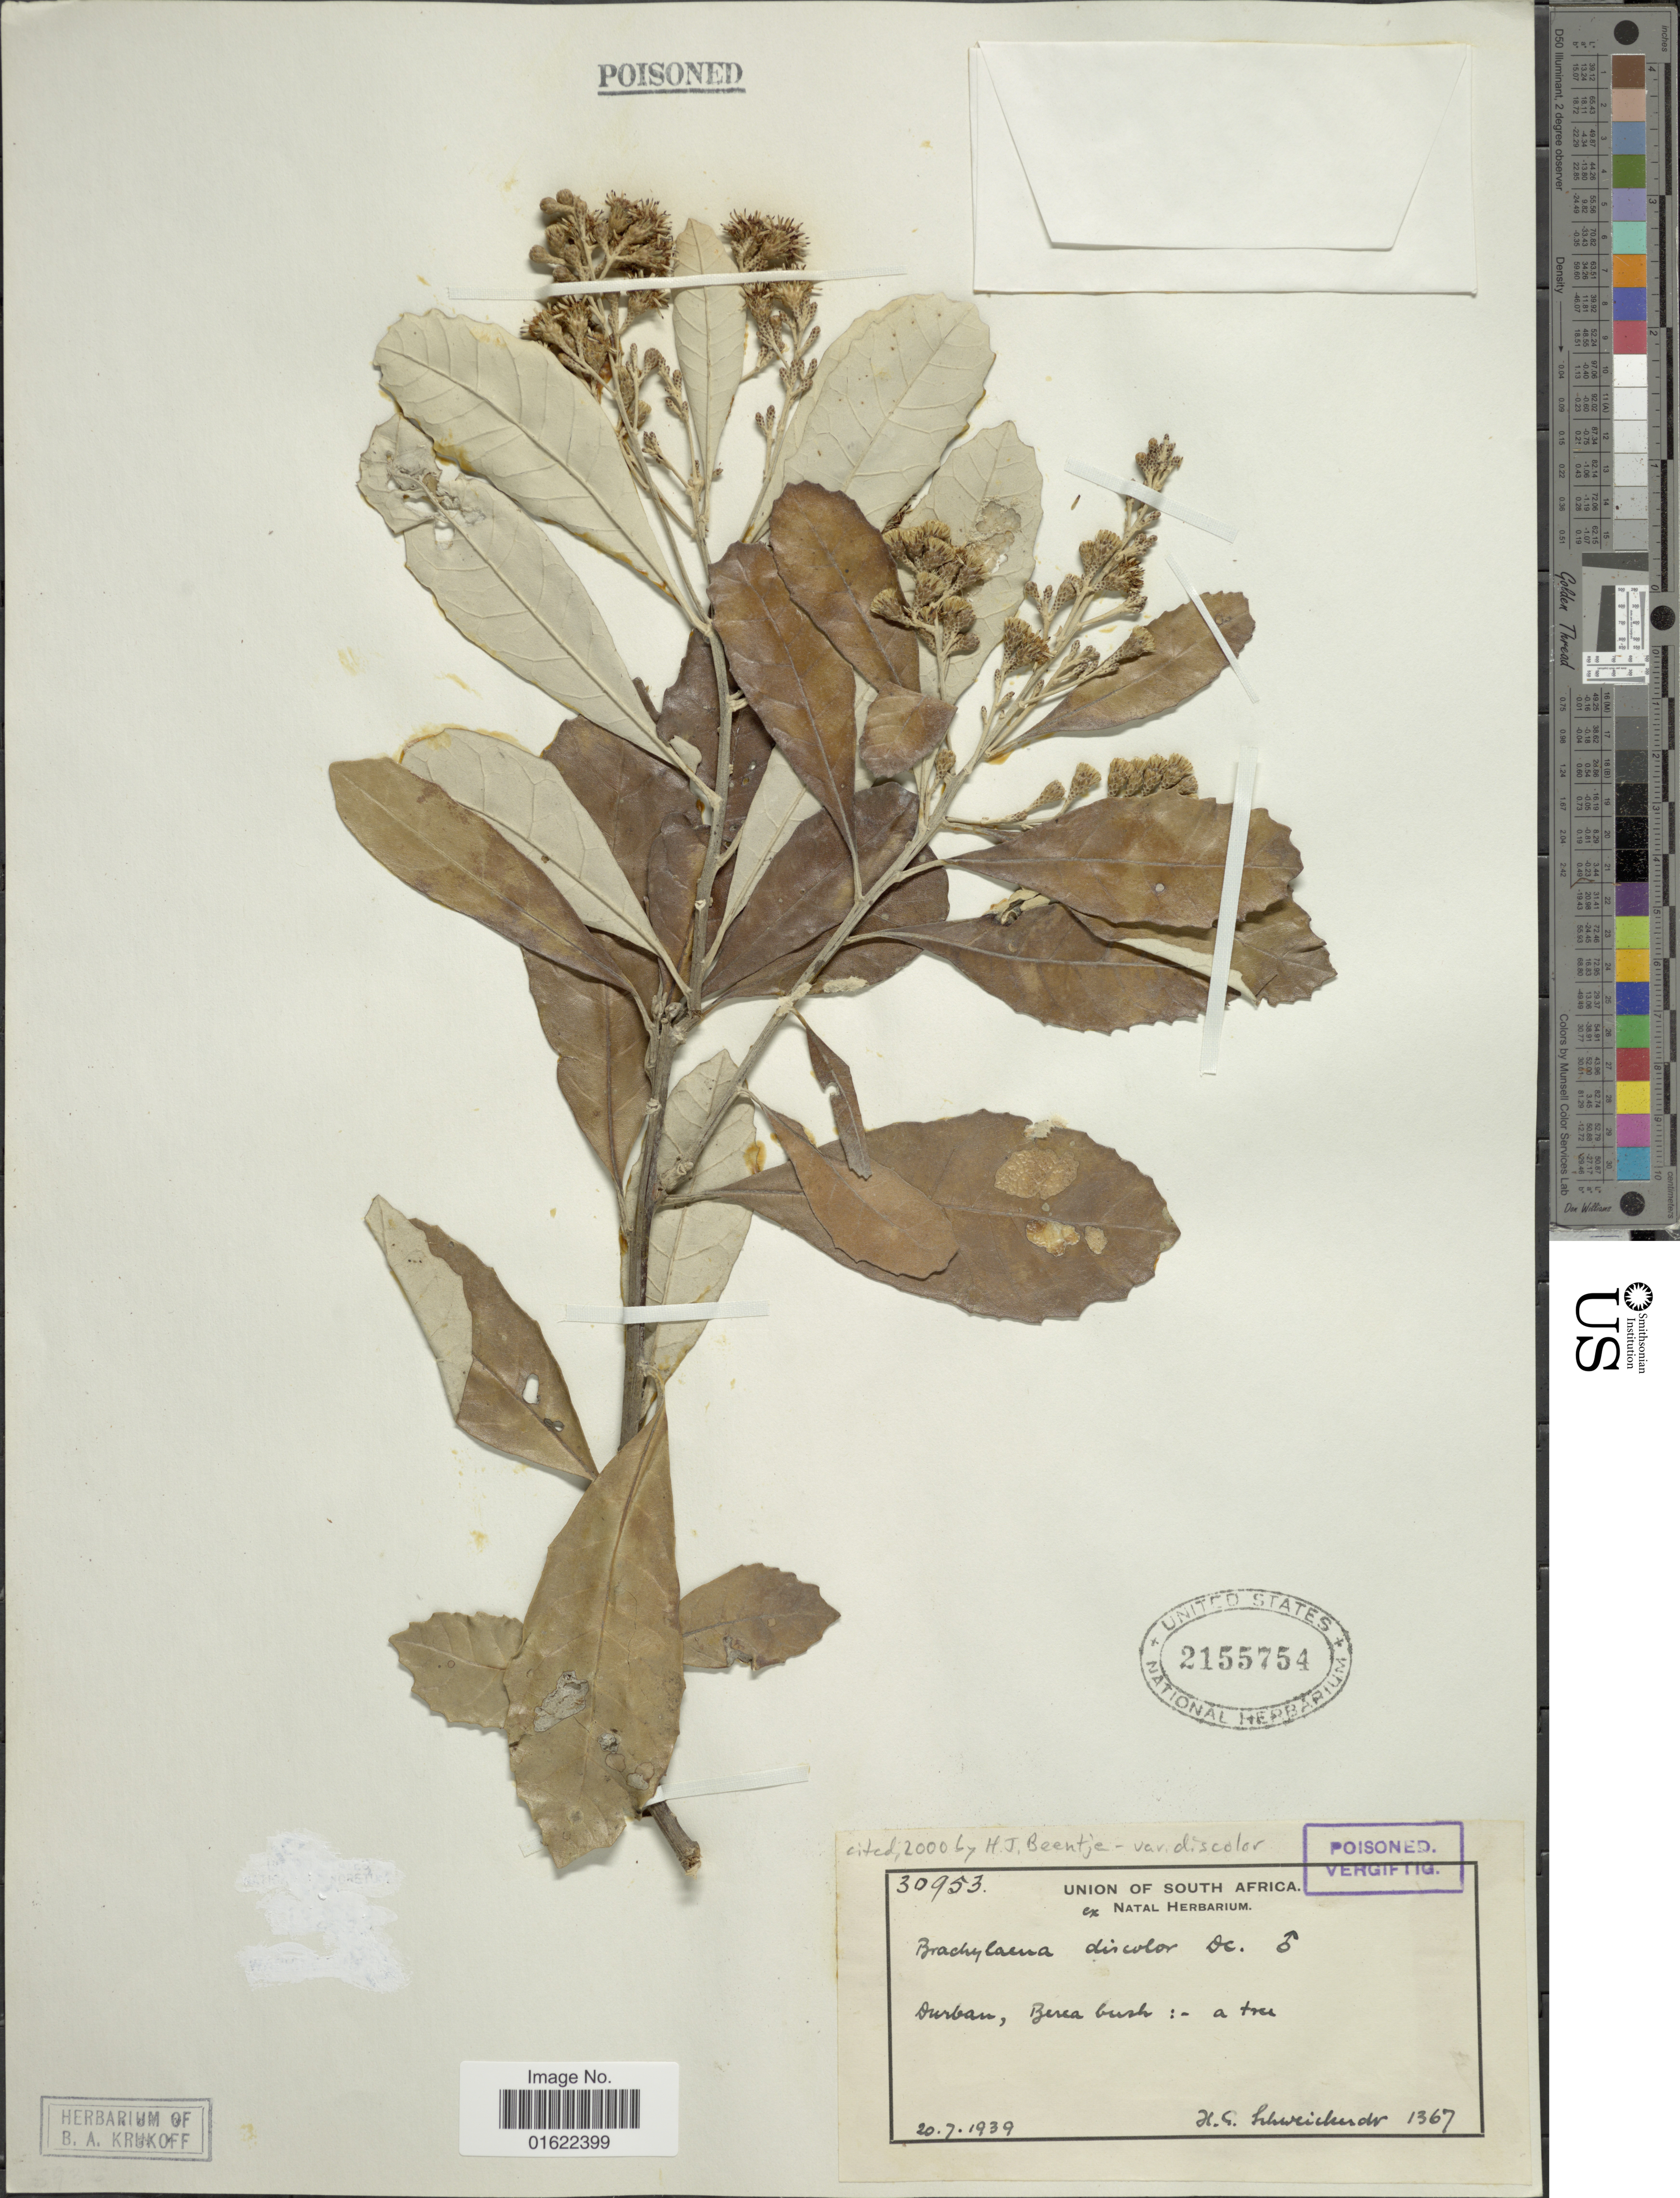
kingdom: Plantae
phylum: Tracheophyta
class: Magnoliopsida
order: Asterales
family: Asteraceae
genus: Brachylaena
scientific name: Brachylaena discolor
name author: DC.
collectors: H. Schweickerdt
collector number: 1367/30953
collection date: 1939-07-20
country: South Africa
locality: Durban, Berca bush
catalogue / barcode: US 2155754